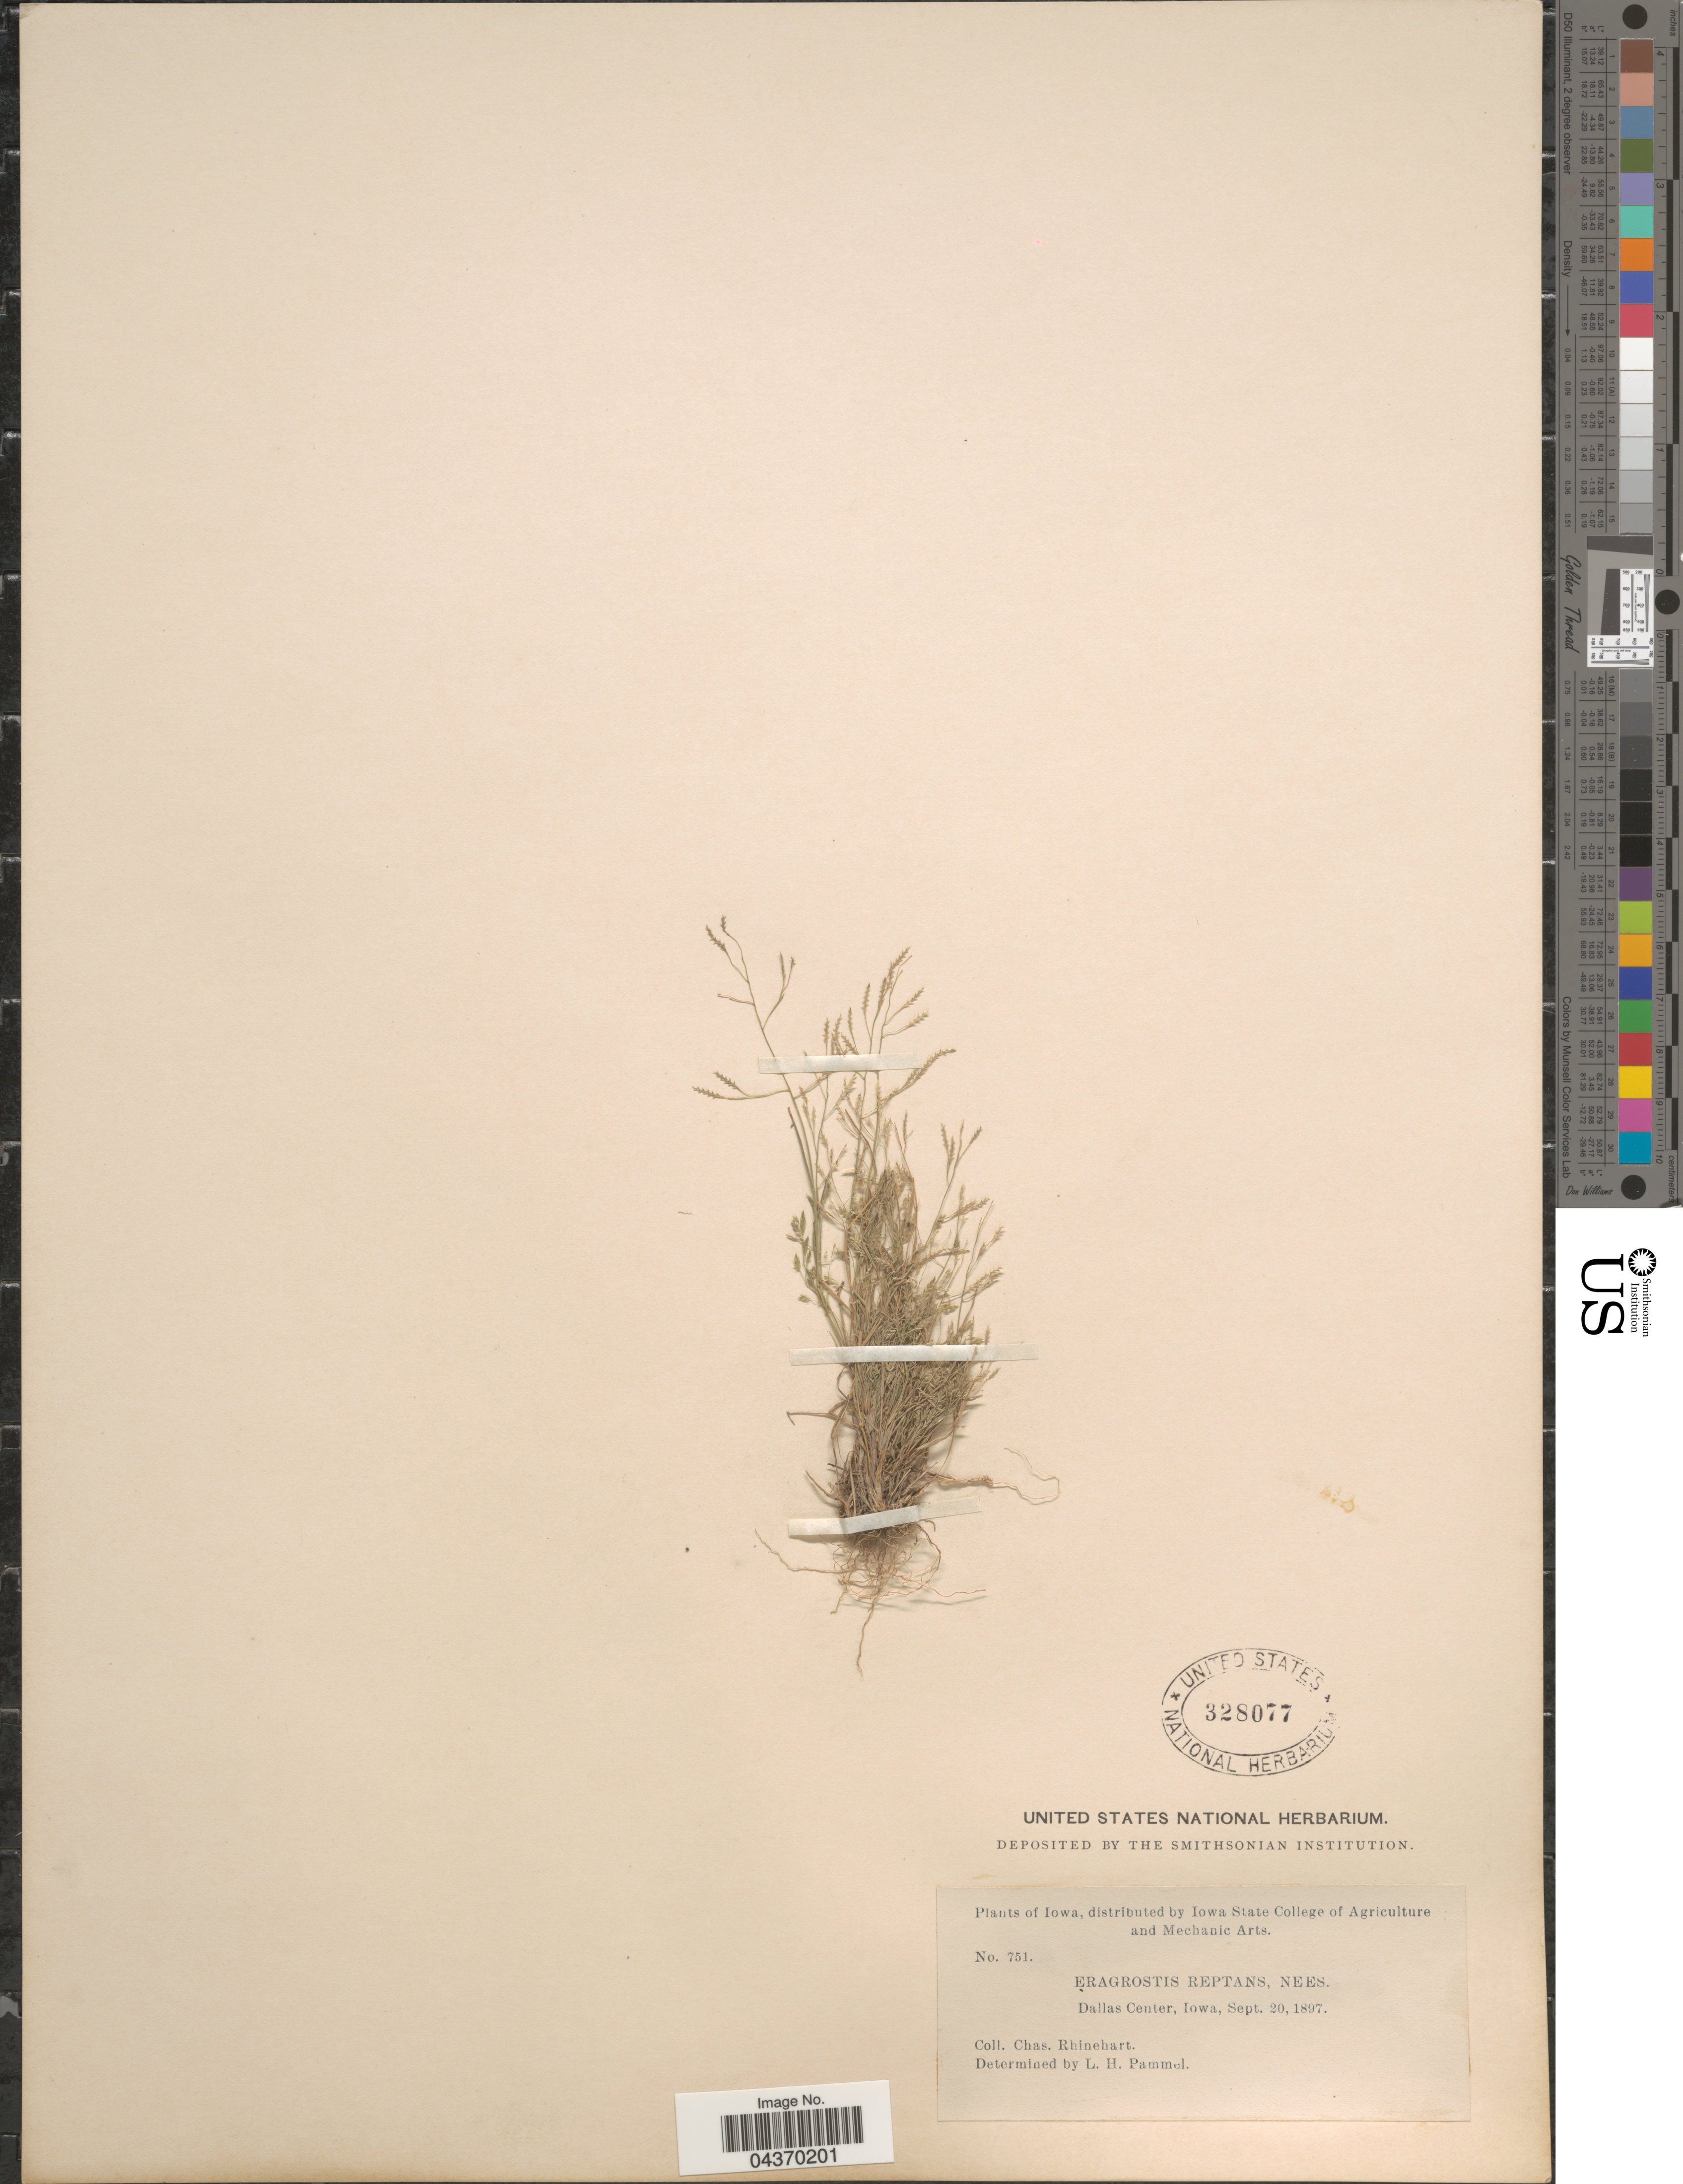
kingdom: Plantae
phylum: Tracheophyta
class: Liliopsida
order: Poales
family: Poaceae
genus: Eragrostis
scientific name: Eragrostis pectinacea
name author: (Michx.) Nees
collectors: C. Rhinehart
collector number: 751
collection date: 1897-09-20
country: United States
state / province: Iowa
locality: Dallas Center.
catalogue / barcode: US 328077